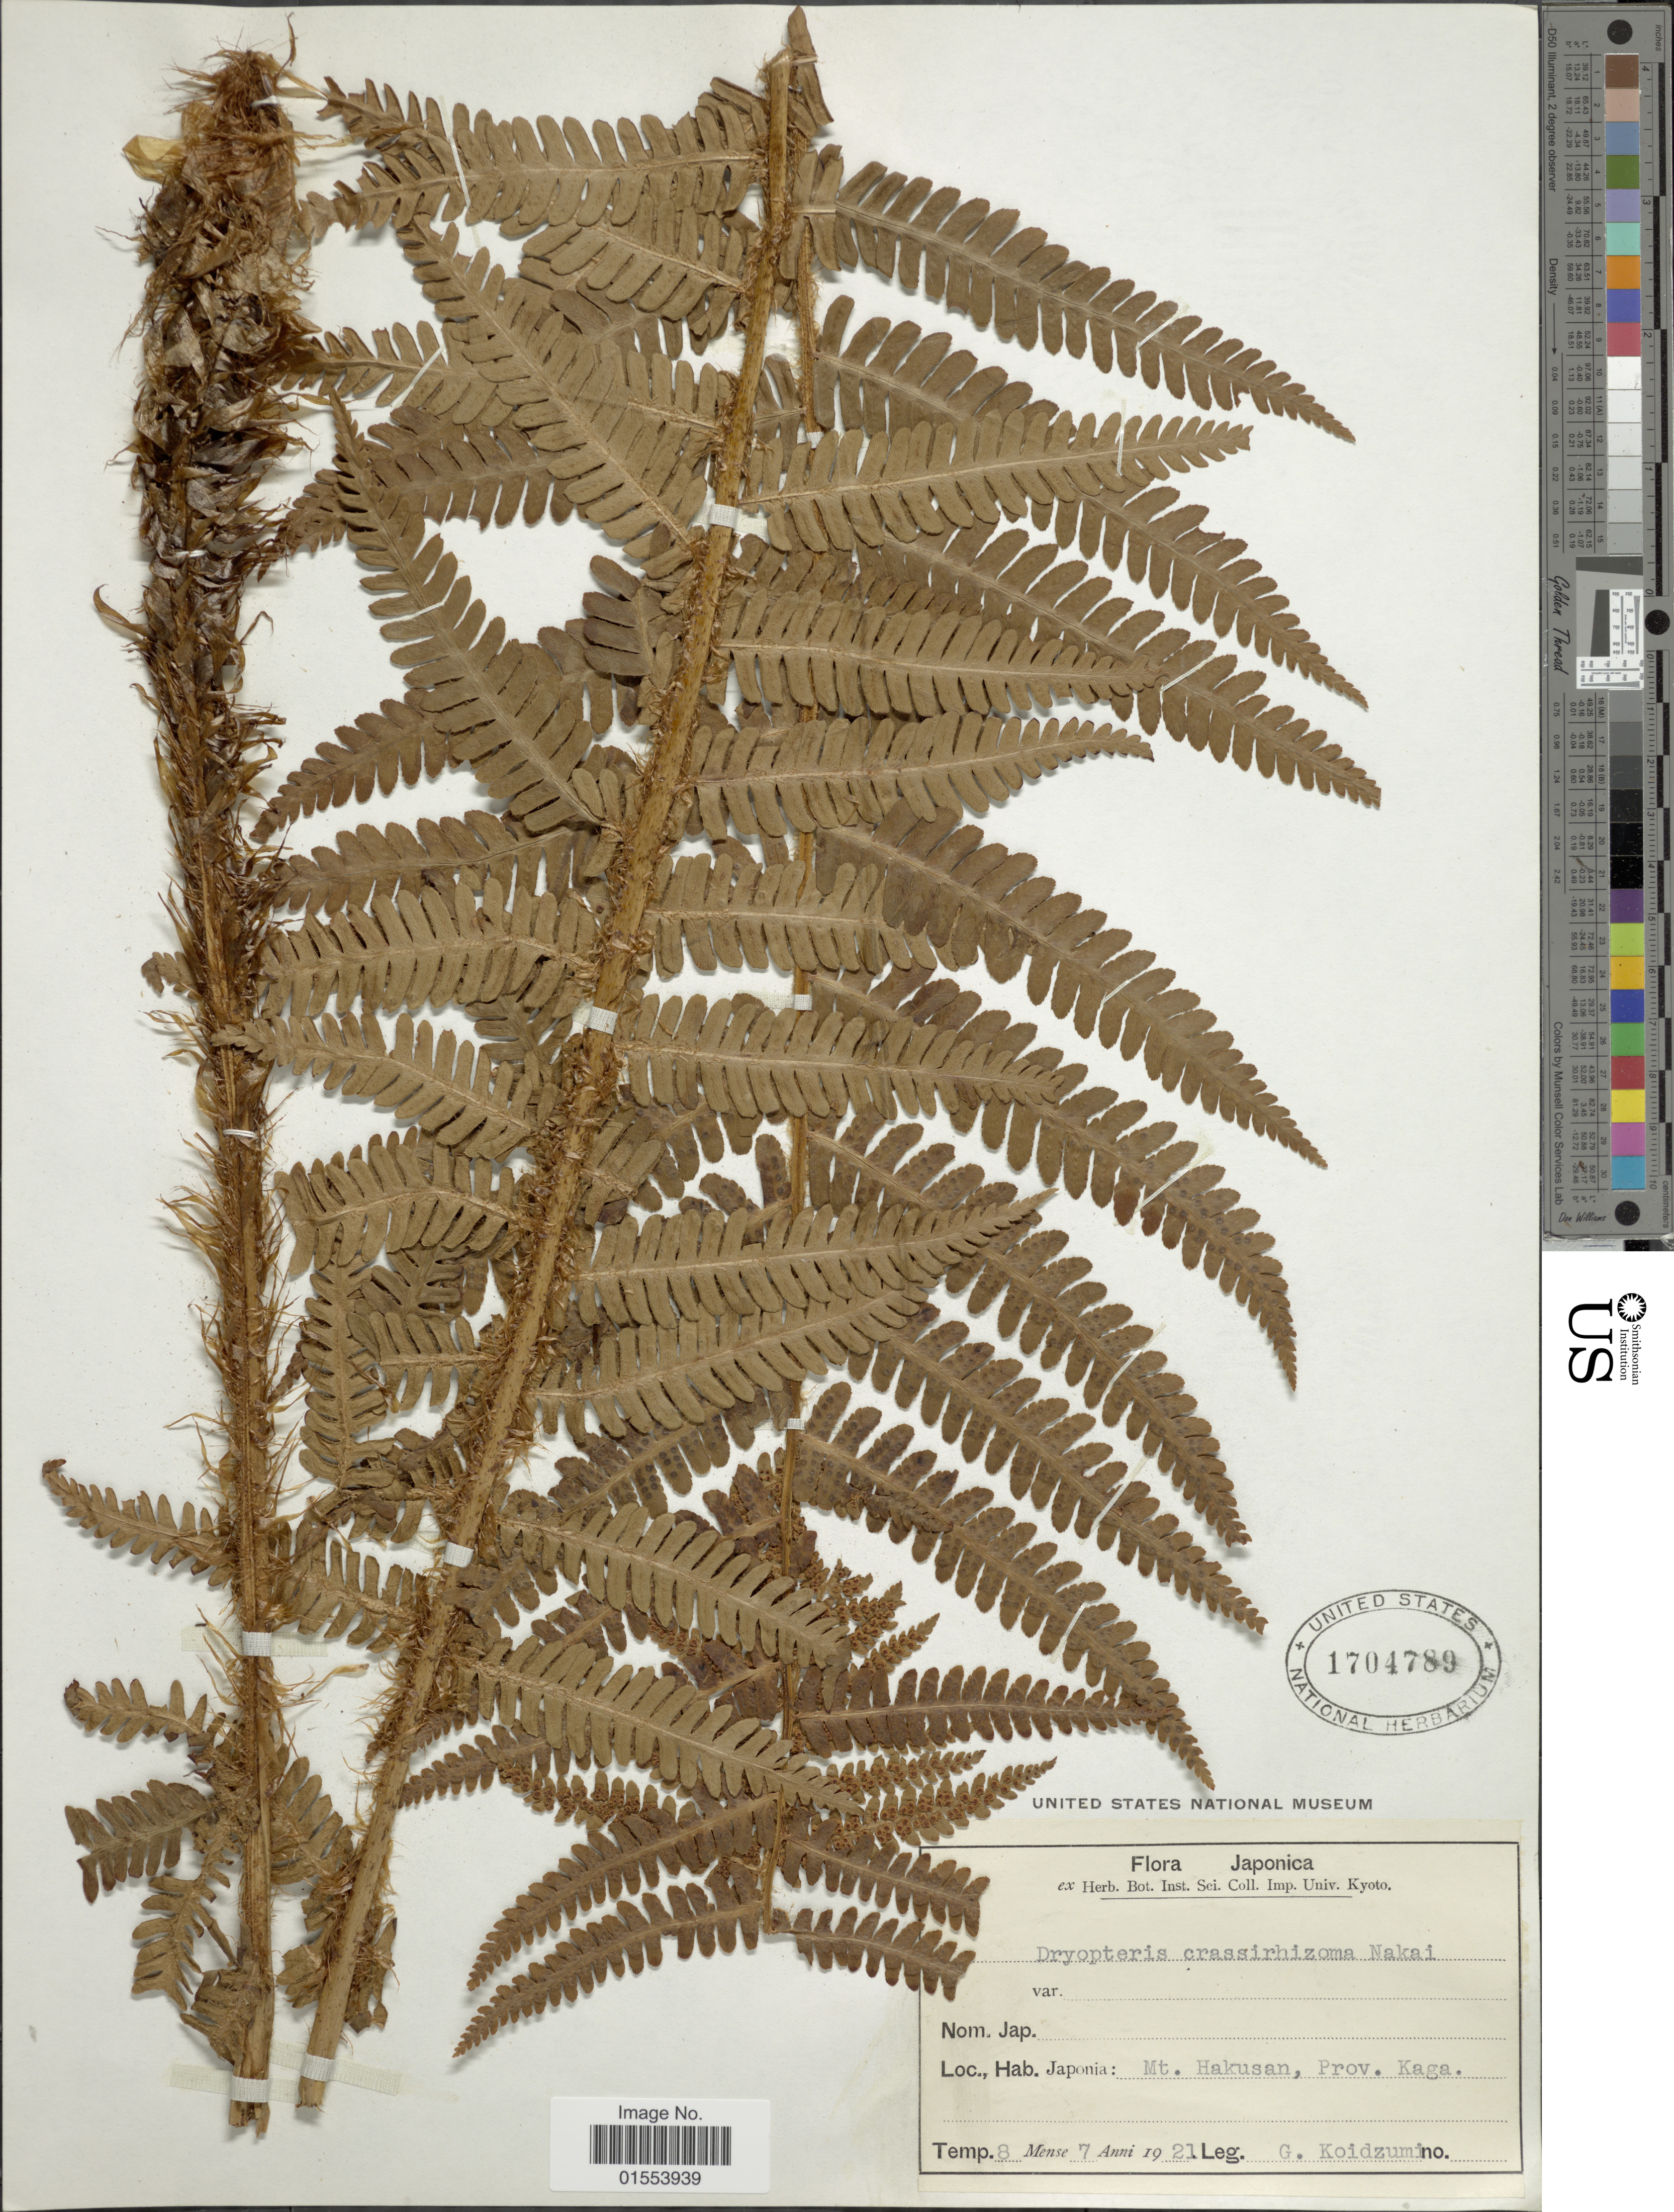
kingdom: Plantae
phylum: Tracheophyta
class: Polypodiopsida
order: Polypodiales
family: Dryopteridaceae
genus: Dryopteris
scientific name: Dryopteris crassirhizoma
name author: Nakai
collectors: G. Koidzumi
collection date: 1921-07-08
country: Japan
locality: Japonia: Mt. Hakusan, Prov. Kaga.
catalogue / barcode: US 1704789